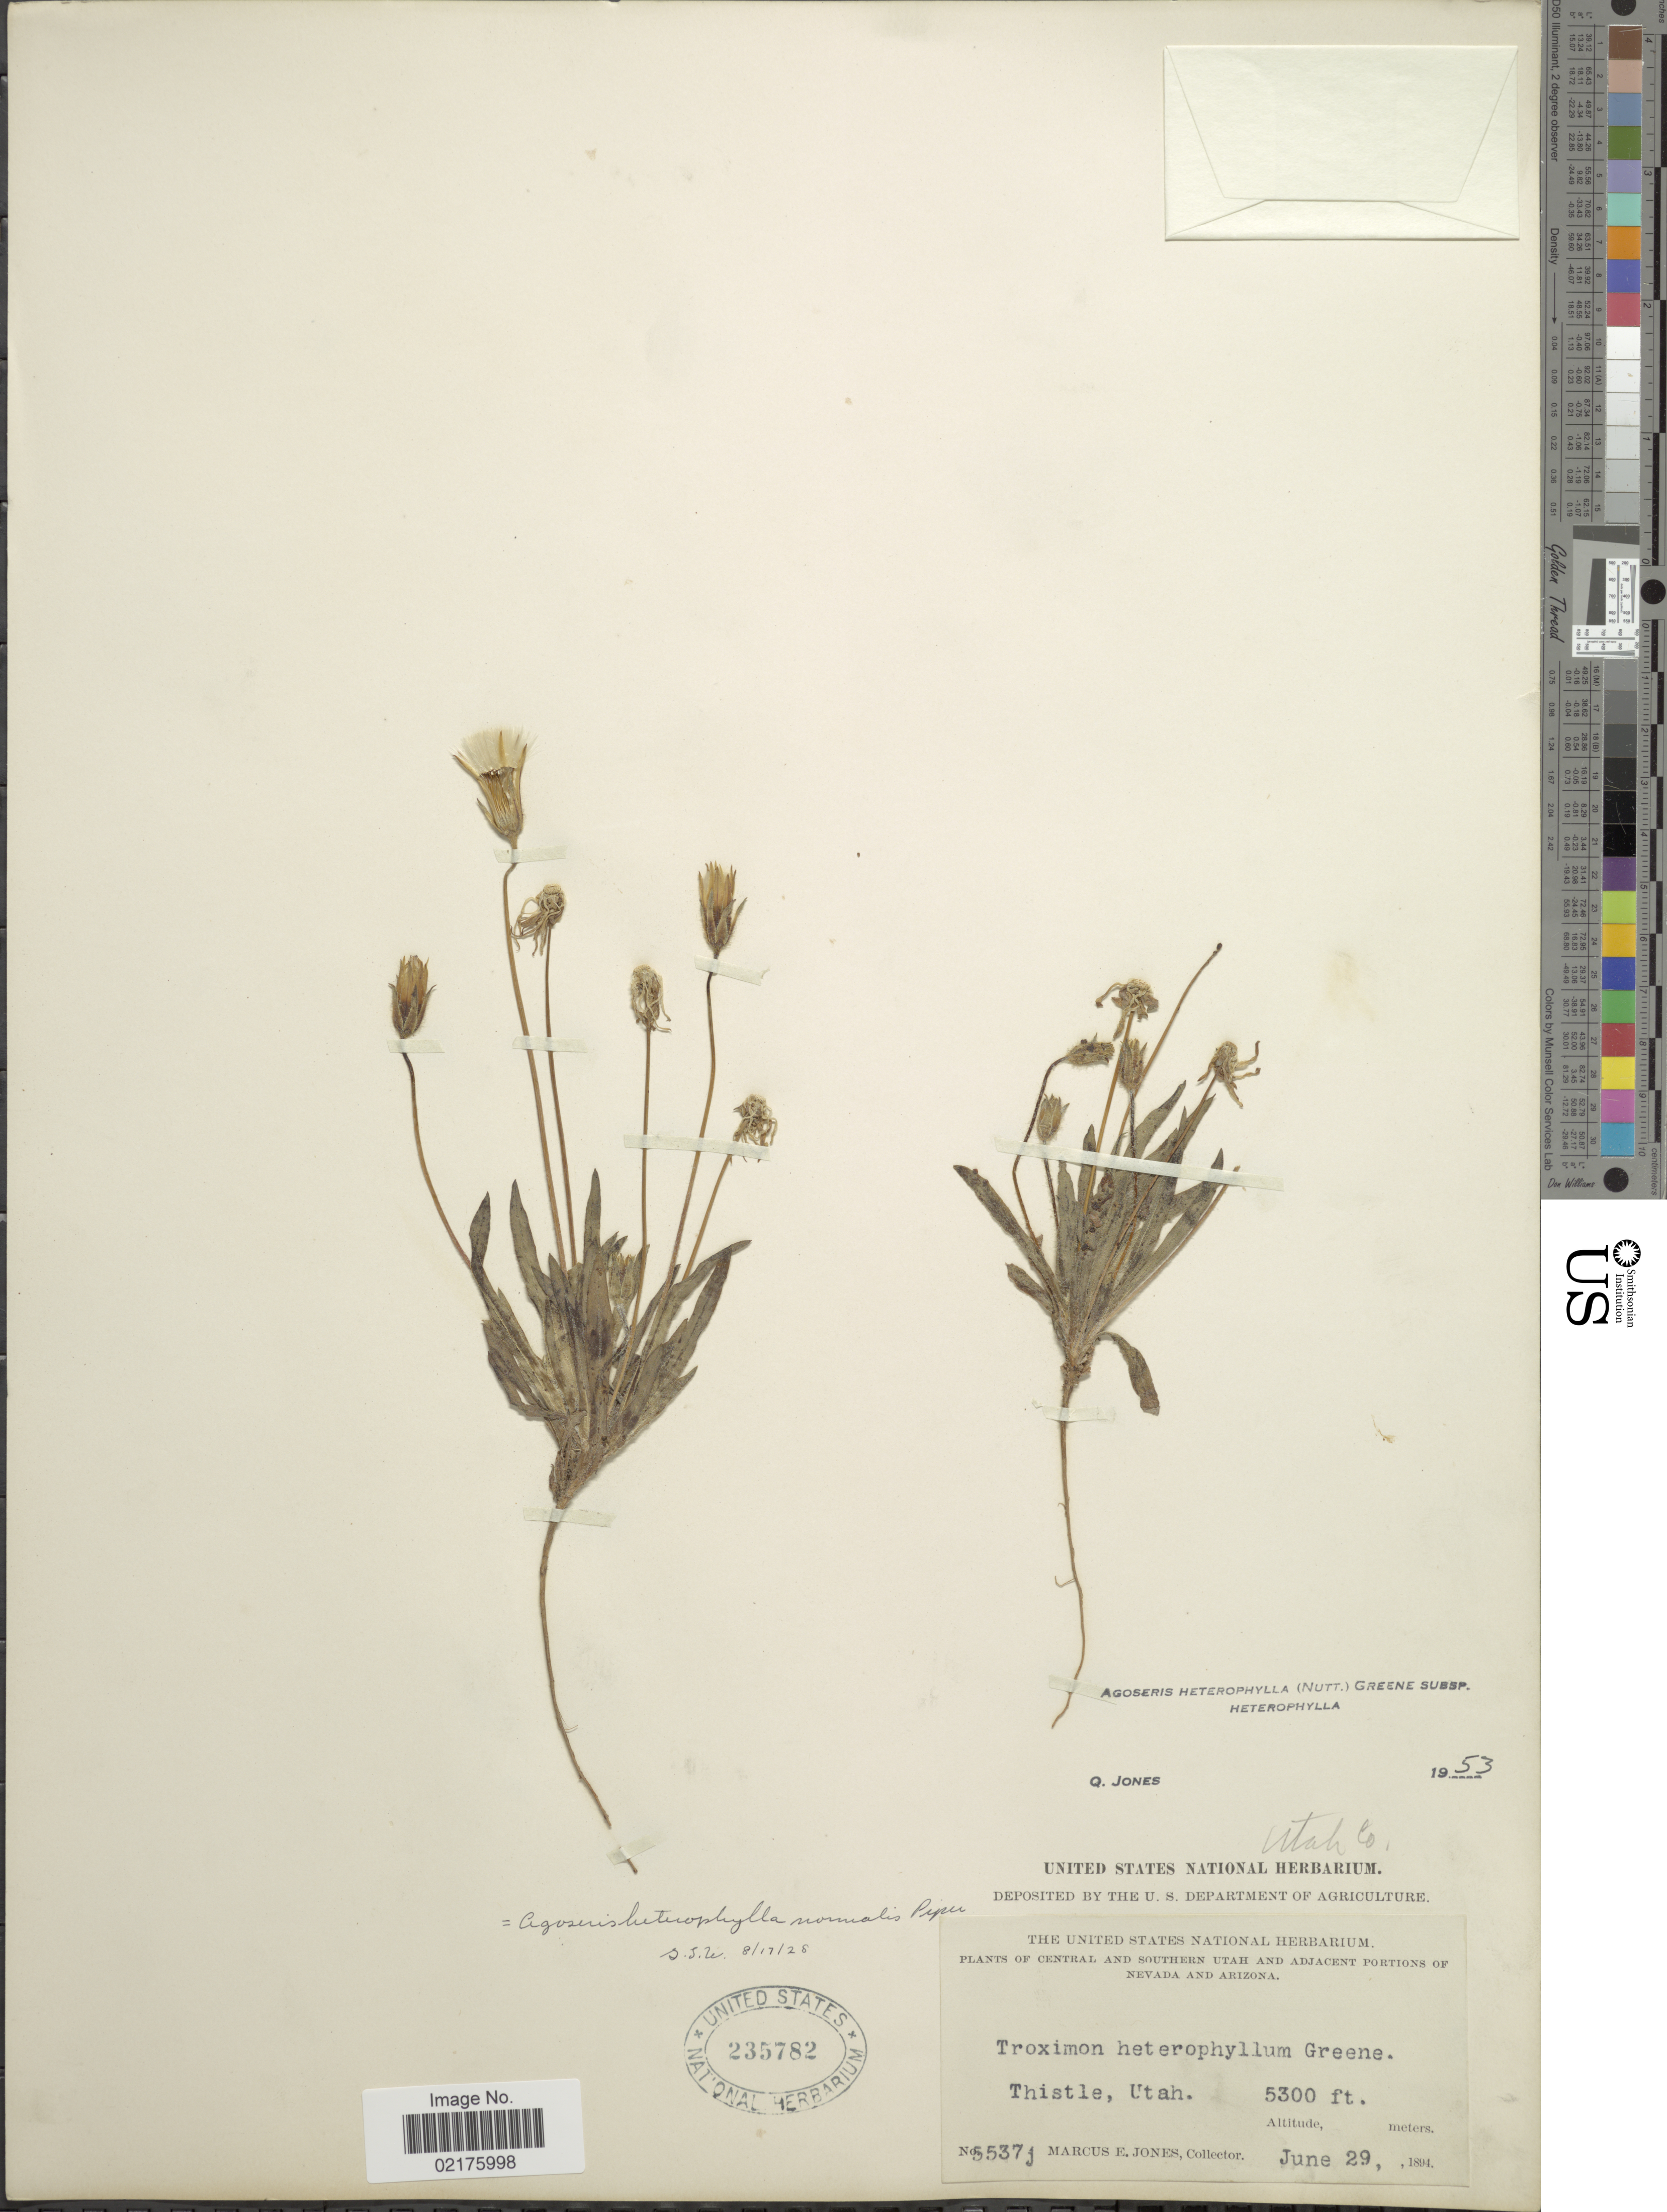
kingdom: Plantae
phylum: Tracheophyta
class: Magnoliopsida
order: Asterales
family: Asteraceae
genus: Agoseris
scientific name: Agoseris heterophylla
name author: (Nutt.) Greene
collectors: M. E. Jones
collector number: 5537j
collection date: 1894-06-29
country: United States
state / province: Utah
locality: Southern Utah, Thistle, Utah Co.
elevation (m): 1615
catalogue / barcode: US 235782